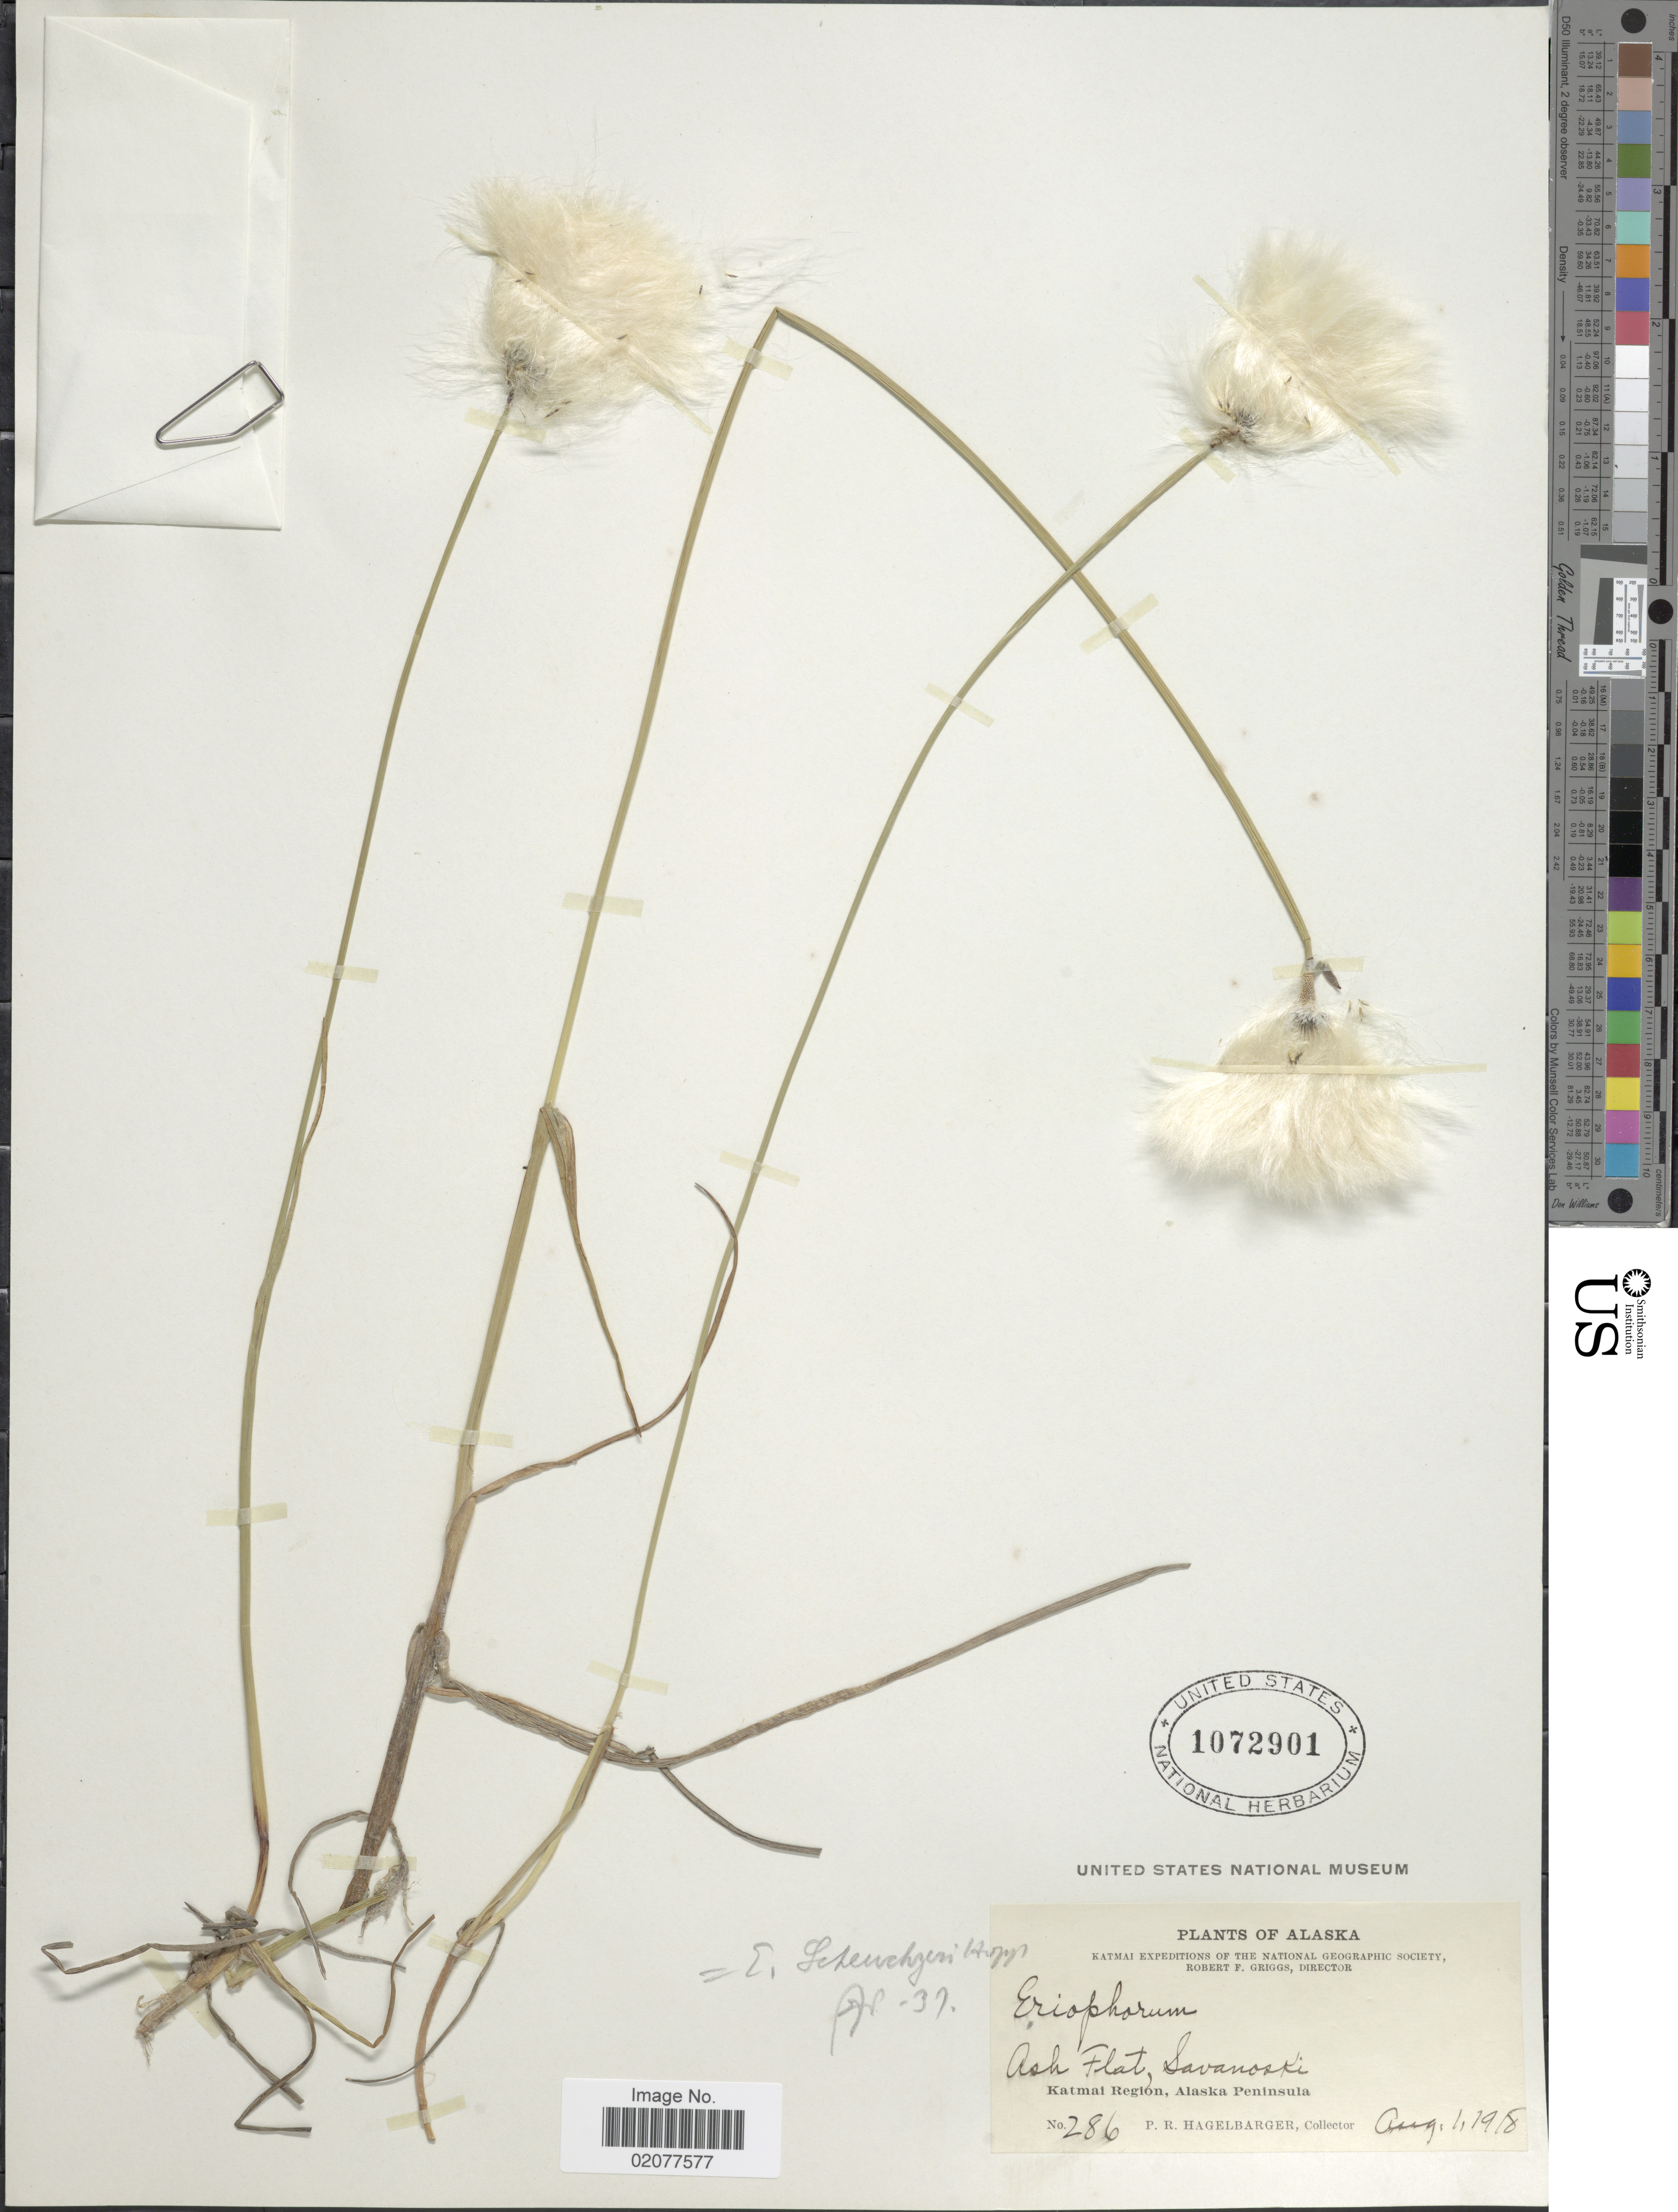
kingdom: Plantae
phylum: Tracheophyta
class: Liliopsida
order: Poales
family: Cyperaceae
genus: Eriophorum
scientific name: Eriophorum scheuchzeri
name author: Hoppe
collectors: P. Hagelbarger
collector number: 286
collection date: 1918-08-01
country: United States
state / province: Alaska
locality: Alaska, Ash Flat, Savanoski, Katmai region, Alaska Peninsula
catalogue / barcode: US 1072901